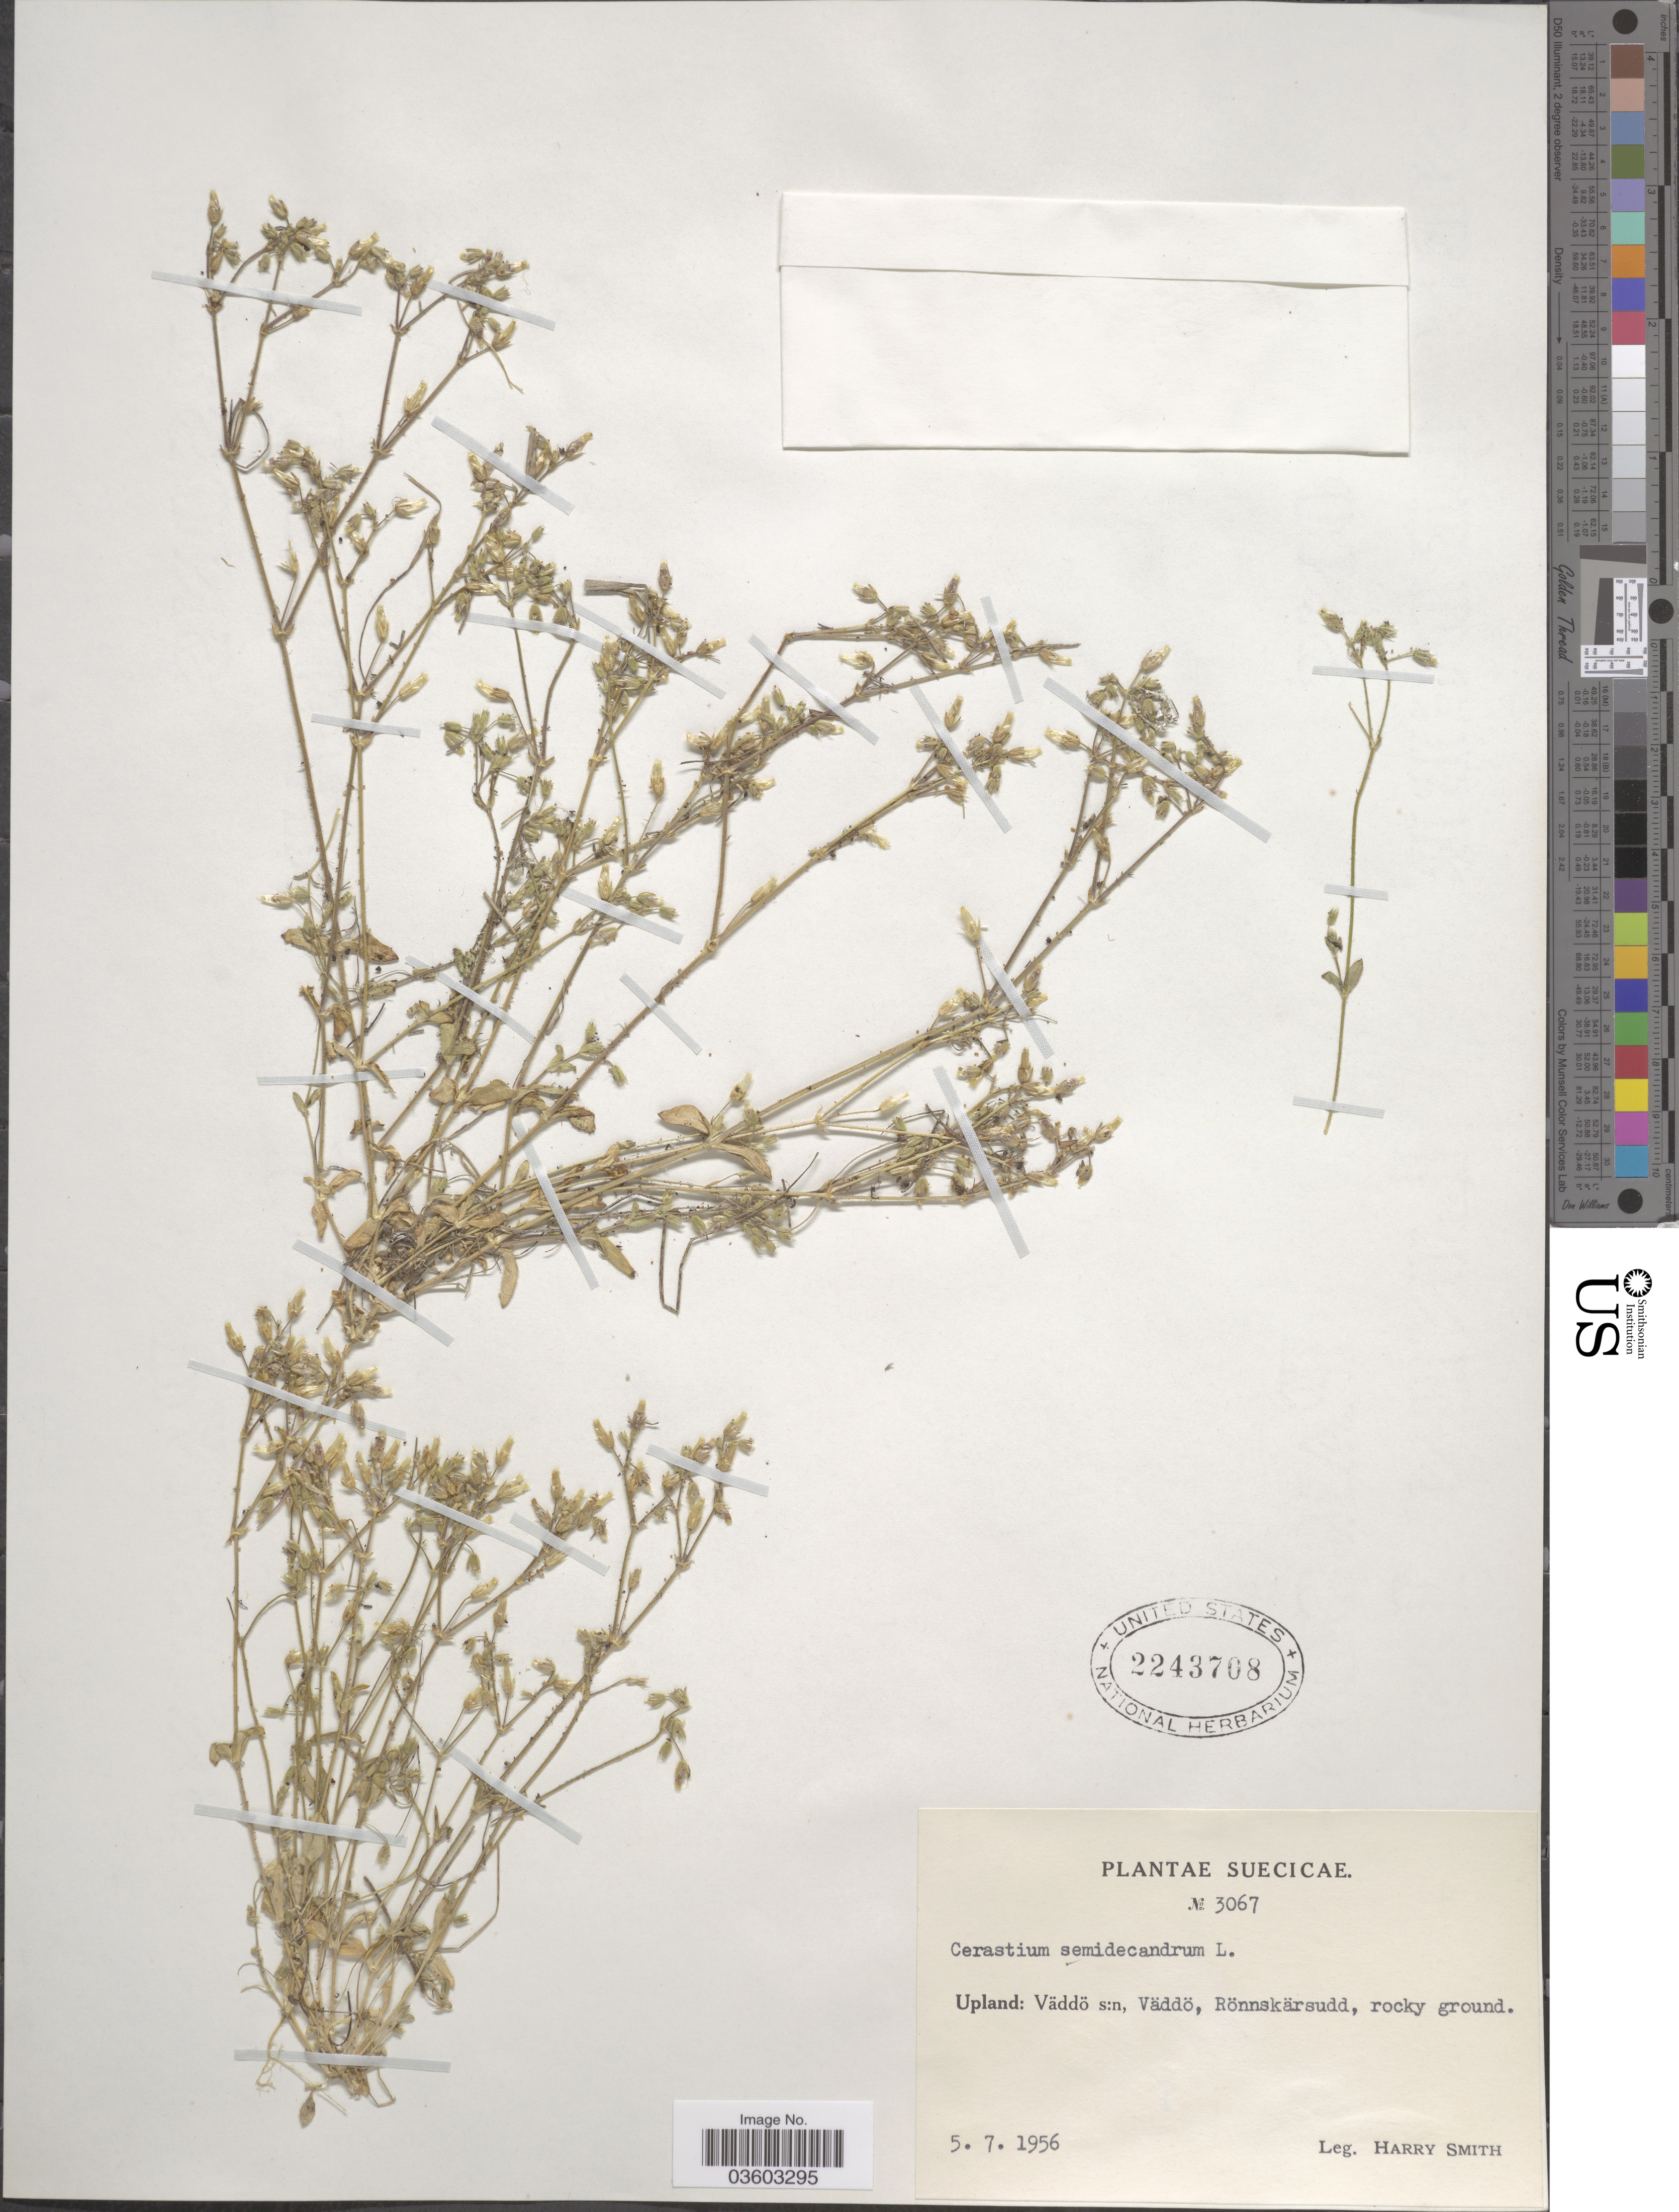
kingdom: Plantae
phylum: Tracheophyta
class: Magnoliopsida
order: Caryophyllales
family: Caryophyllaceae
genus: Cerastium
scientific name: Cerastium semidecandrum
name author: L.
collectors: H. Smith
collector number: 3067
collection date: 1956-07-05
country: Sweden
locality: Suecicae. Upland: Väddö s:n, Väddö, Rönnskärsudd.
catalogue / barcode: US 2243708